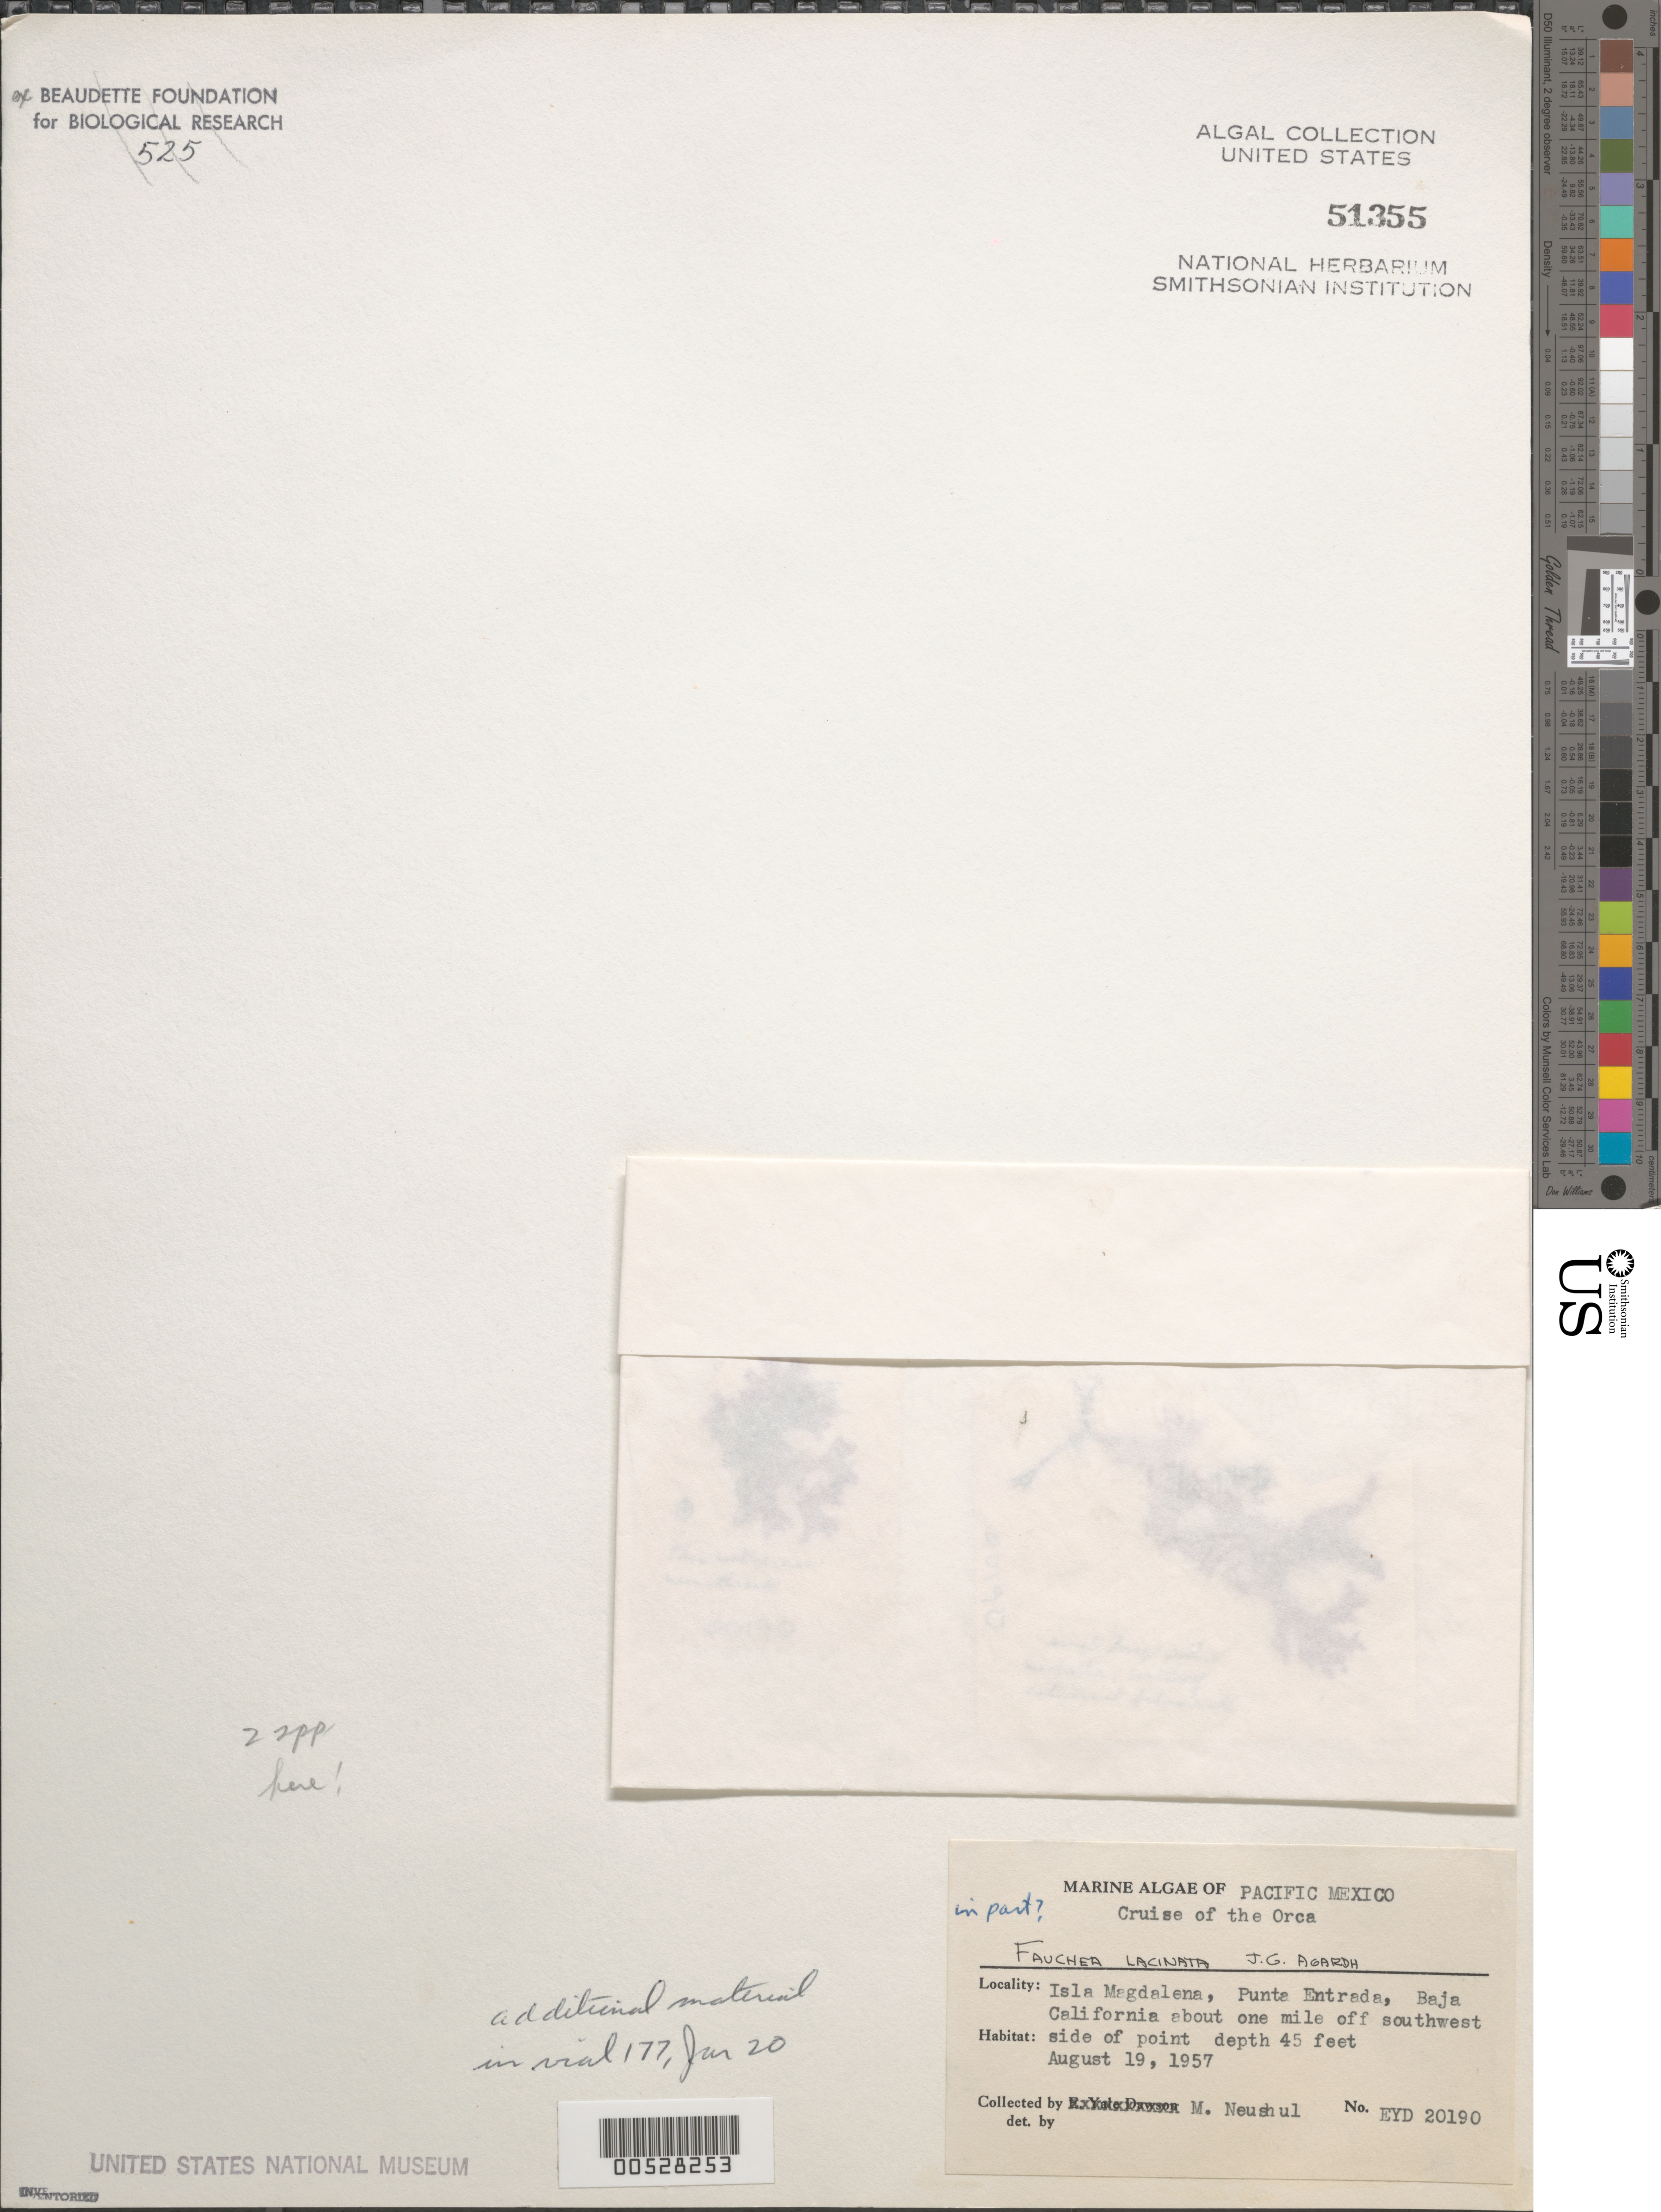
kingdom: Plantae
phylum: Rhodophyta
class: Florideophyceae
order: Rhodymeniales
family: Faucheaceae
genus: Gloiocladia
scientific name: Gloiocladia laciniata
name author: (J. Agardh) Rodríguez-Prieto & N. Sánchez in Rodríguez-Prieto et al.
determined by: Algae name updating Project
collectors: M. Neushul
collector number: EYD 20190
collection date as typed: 19 Aug 1957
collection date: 1957-08-19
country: Mexico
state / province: Baja California Sur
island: Isla Magdalena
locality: Off Punta Entrada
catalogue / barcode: US 51355